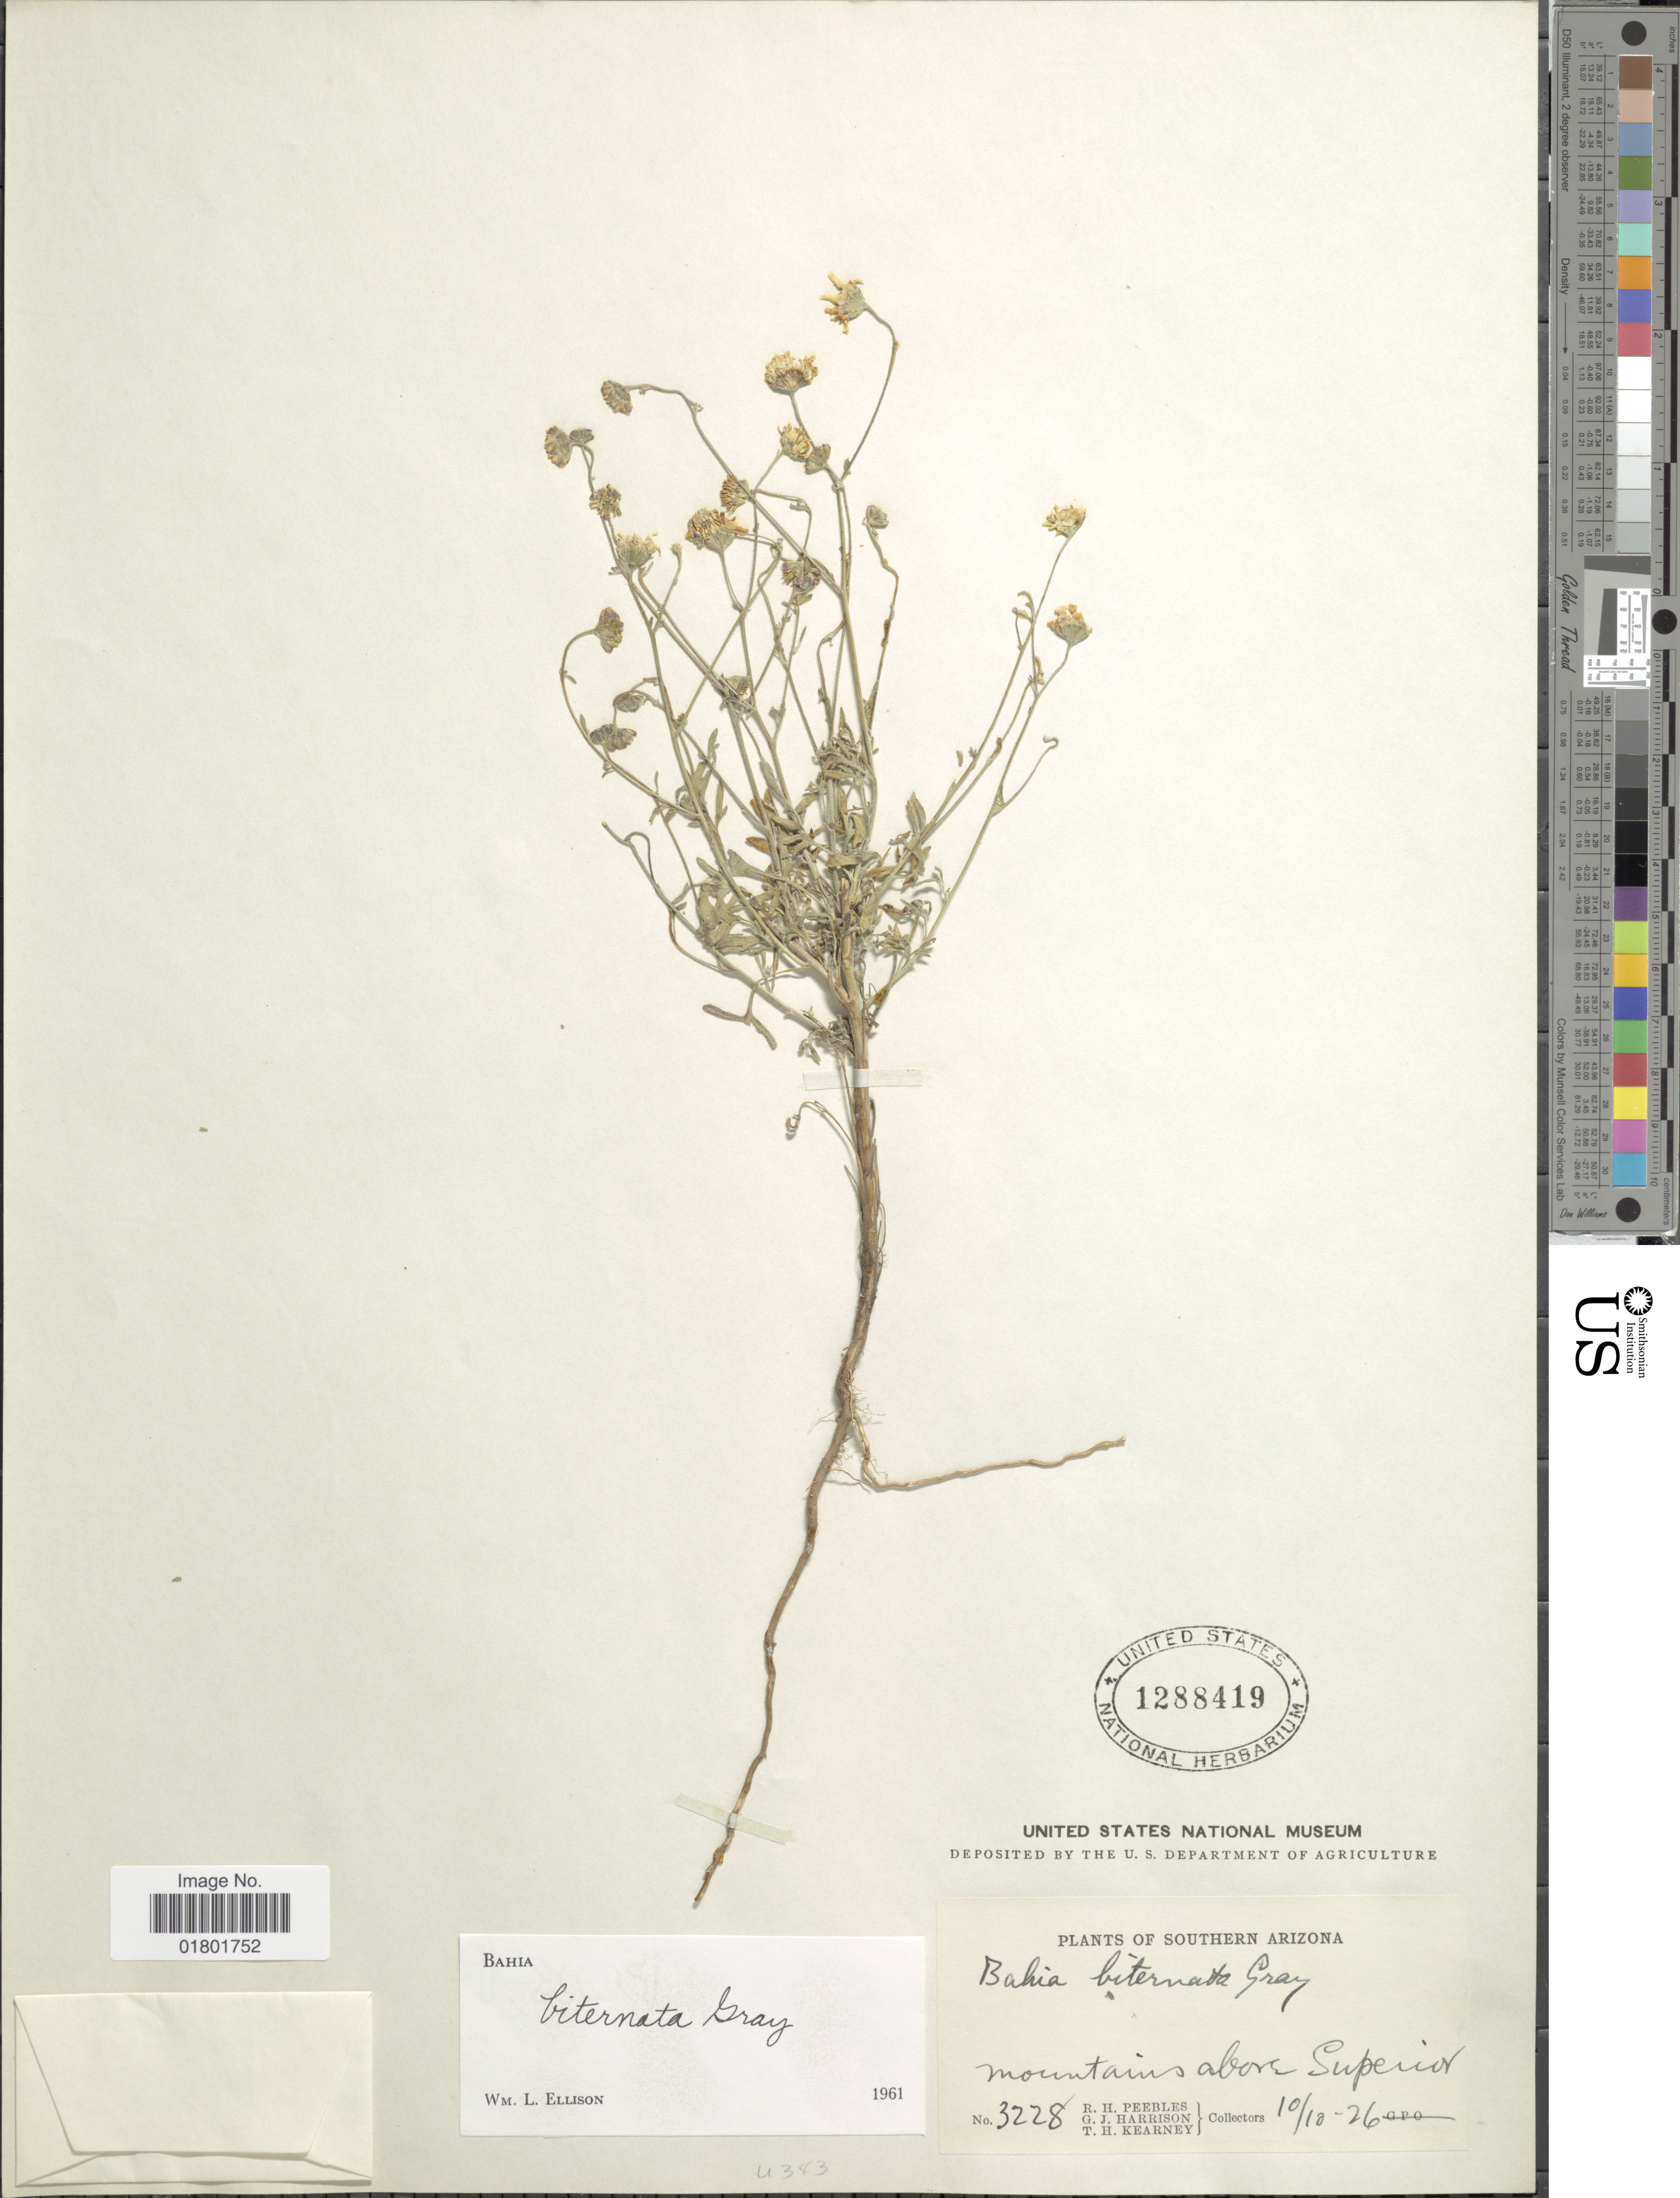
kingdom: Plantae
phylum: Tracheophyta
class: Magnoliopsida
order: Asterales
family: Asteraceae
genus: Bahia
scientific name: Bahia biternata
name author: A. Gray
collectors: R. H. Peebles, G. J. Harrison & T. H. Kearney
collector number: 3228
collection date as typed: Transcribed d/m/y: 18/10/26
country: United States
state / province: Arizona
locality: Mountains above Superior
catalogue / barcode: US 1288419